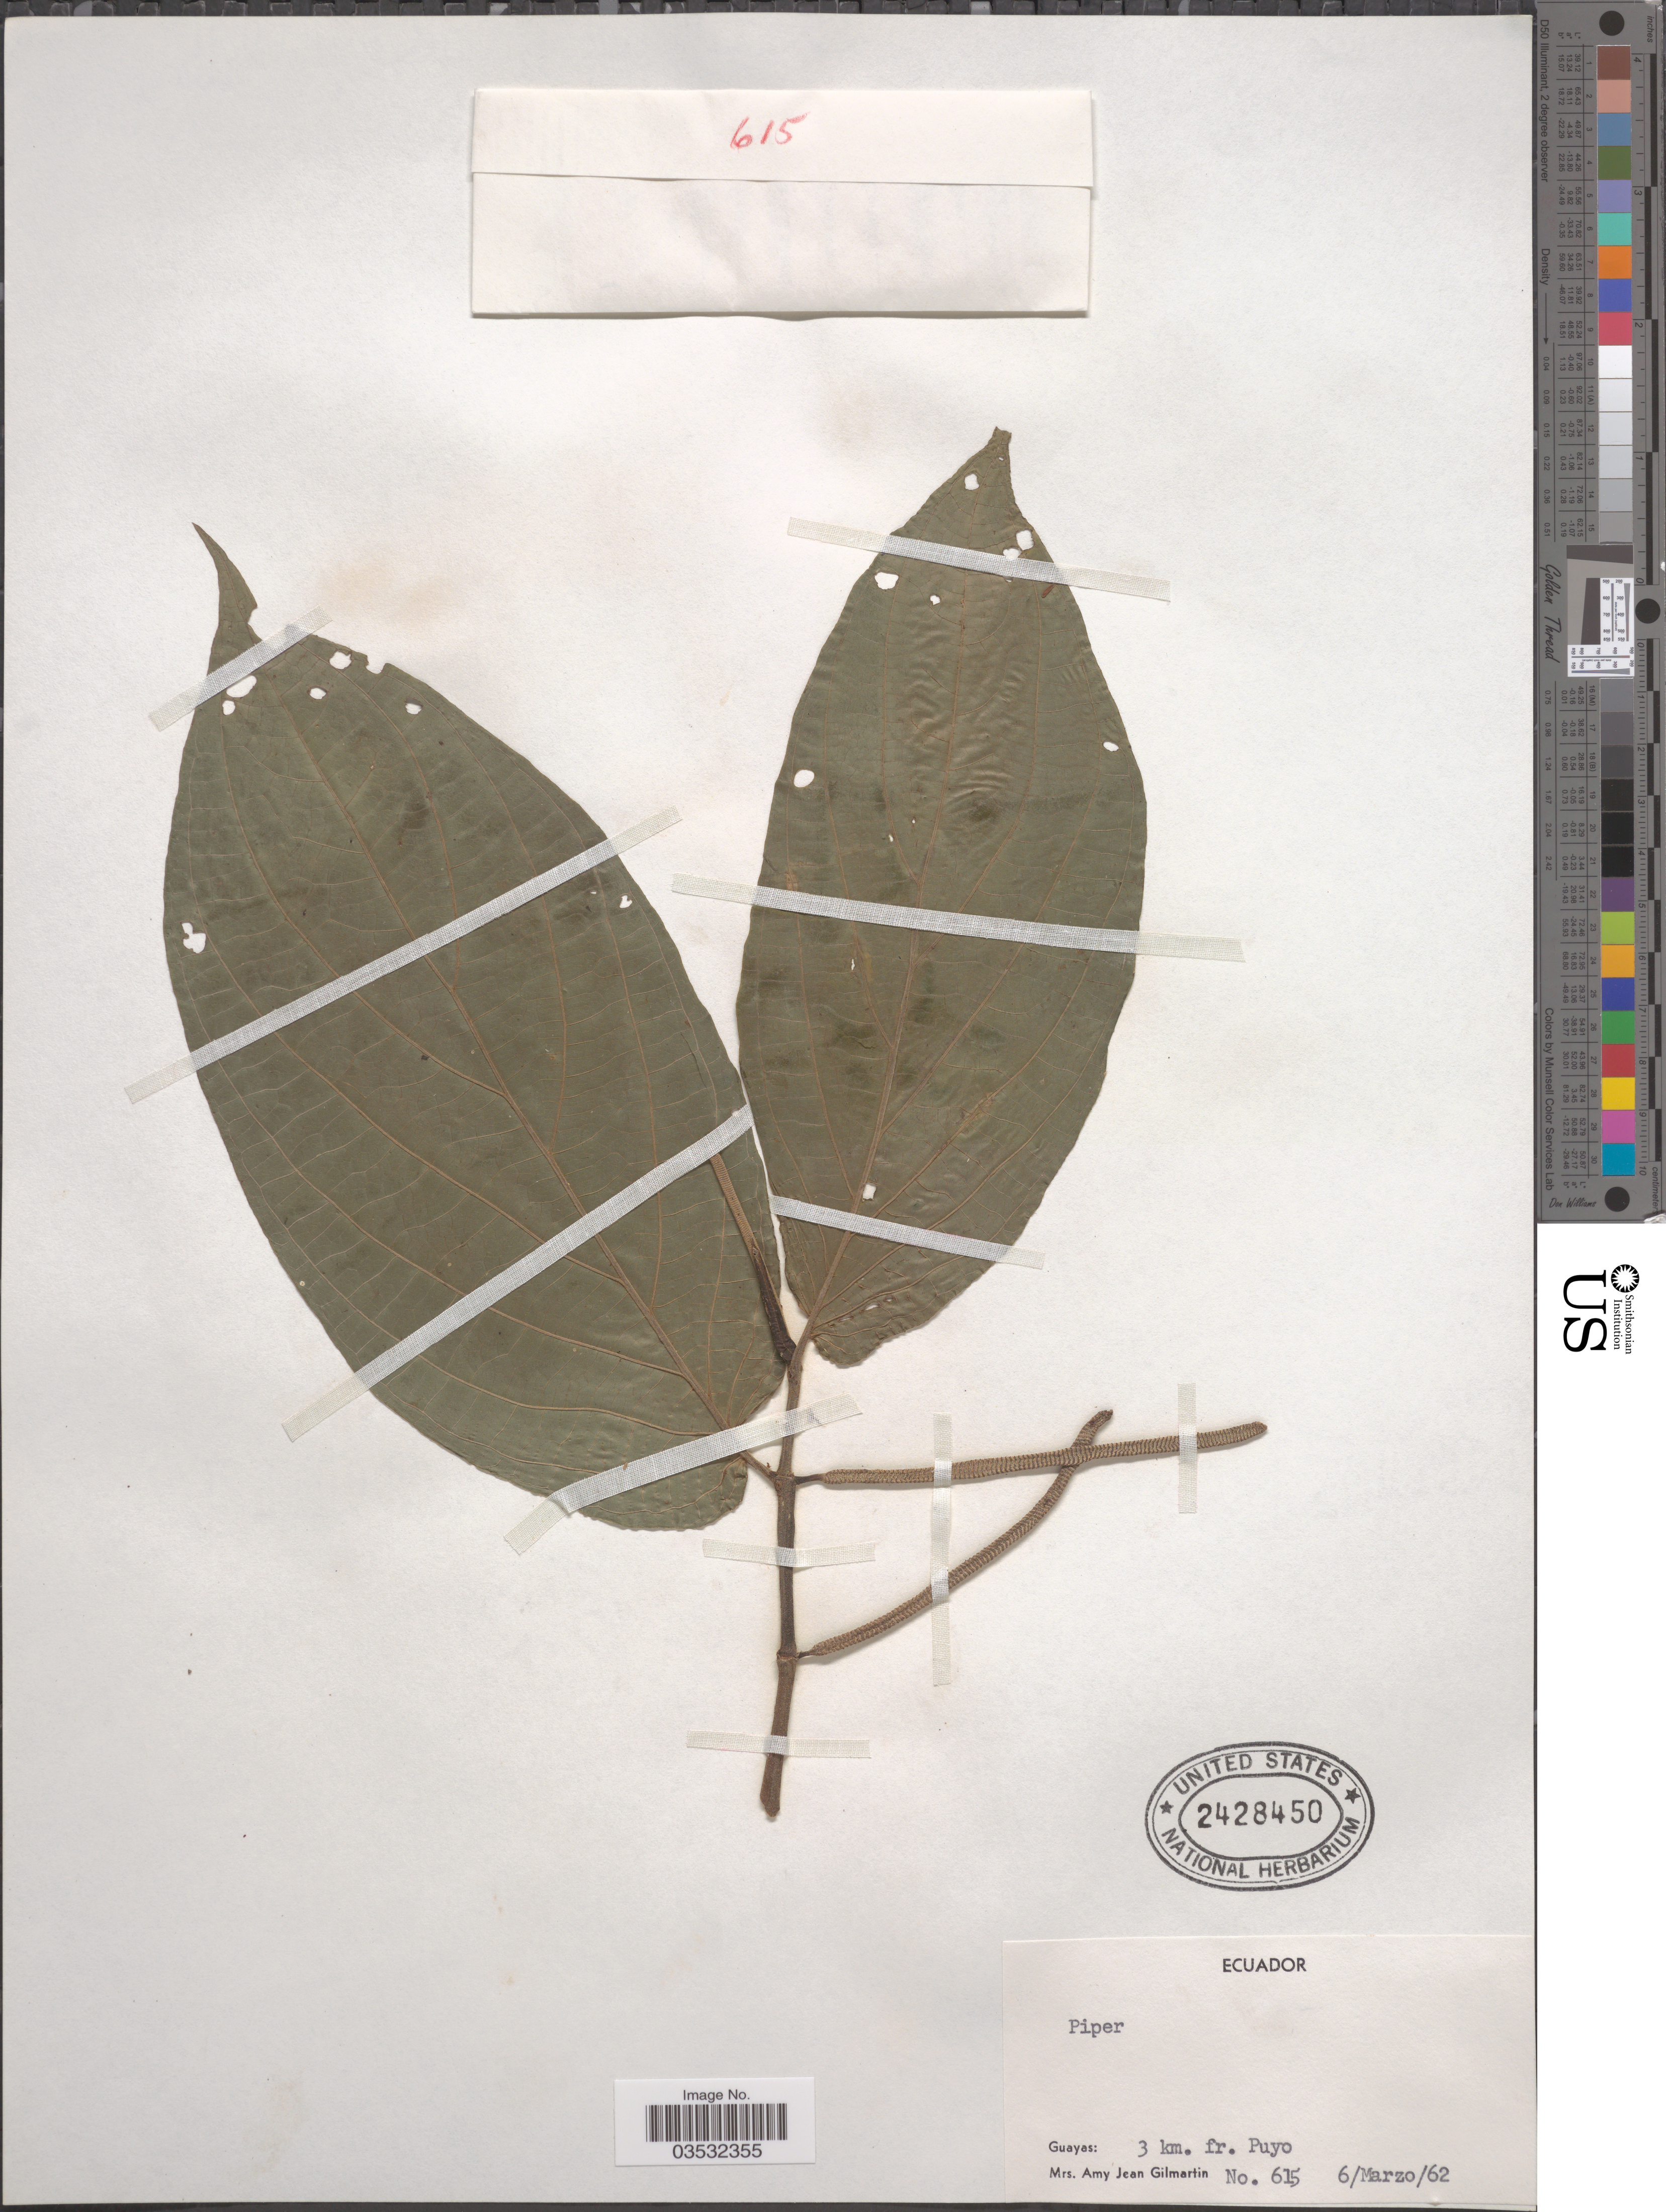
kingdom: Plantae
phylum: Tracheophyta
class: Magnoliopsida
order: Piperales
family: Piperaceae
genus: Piper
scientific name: Piper sp.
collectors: A. Gilmartin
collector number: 615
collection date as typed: Transcribed d/m/y: 6/3/62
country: Ecuador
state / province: Guayas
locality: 3 km. fr. Puyo.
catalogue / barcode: US 2428450